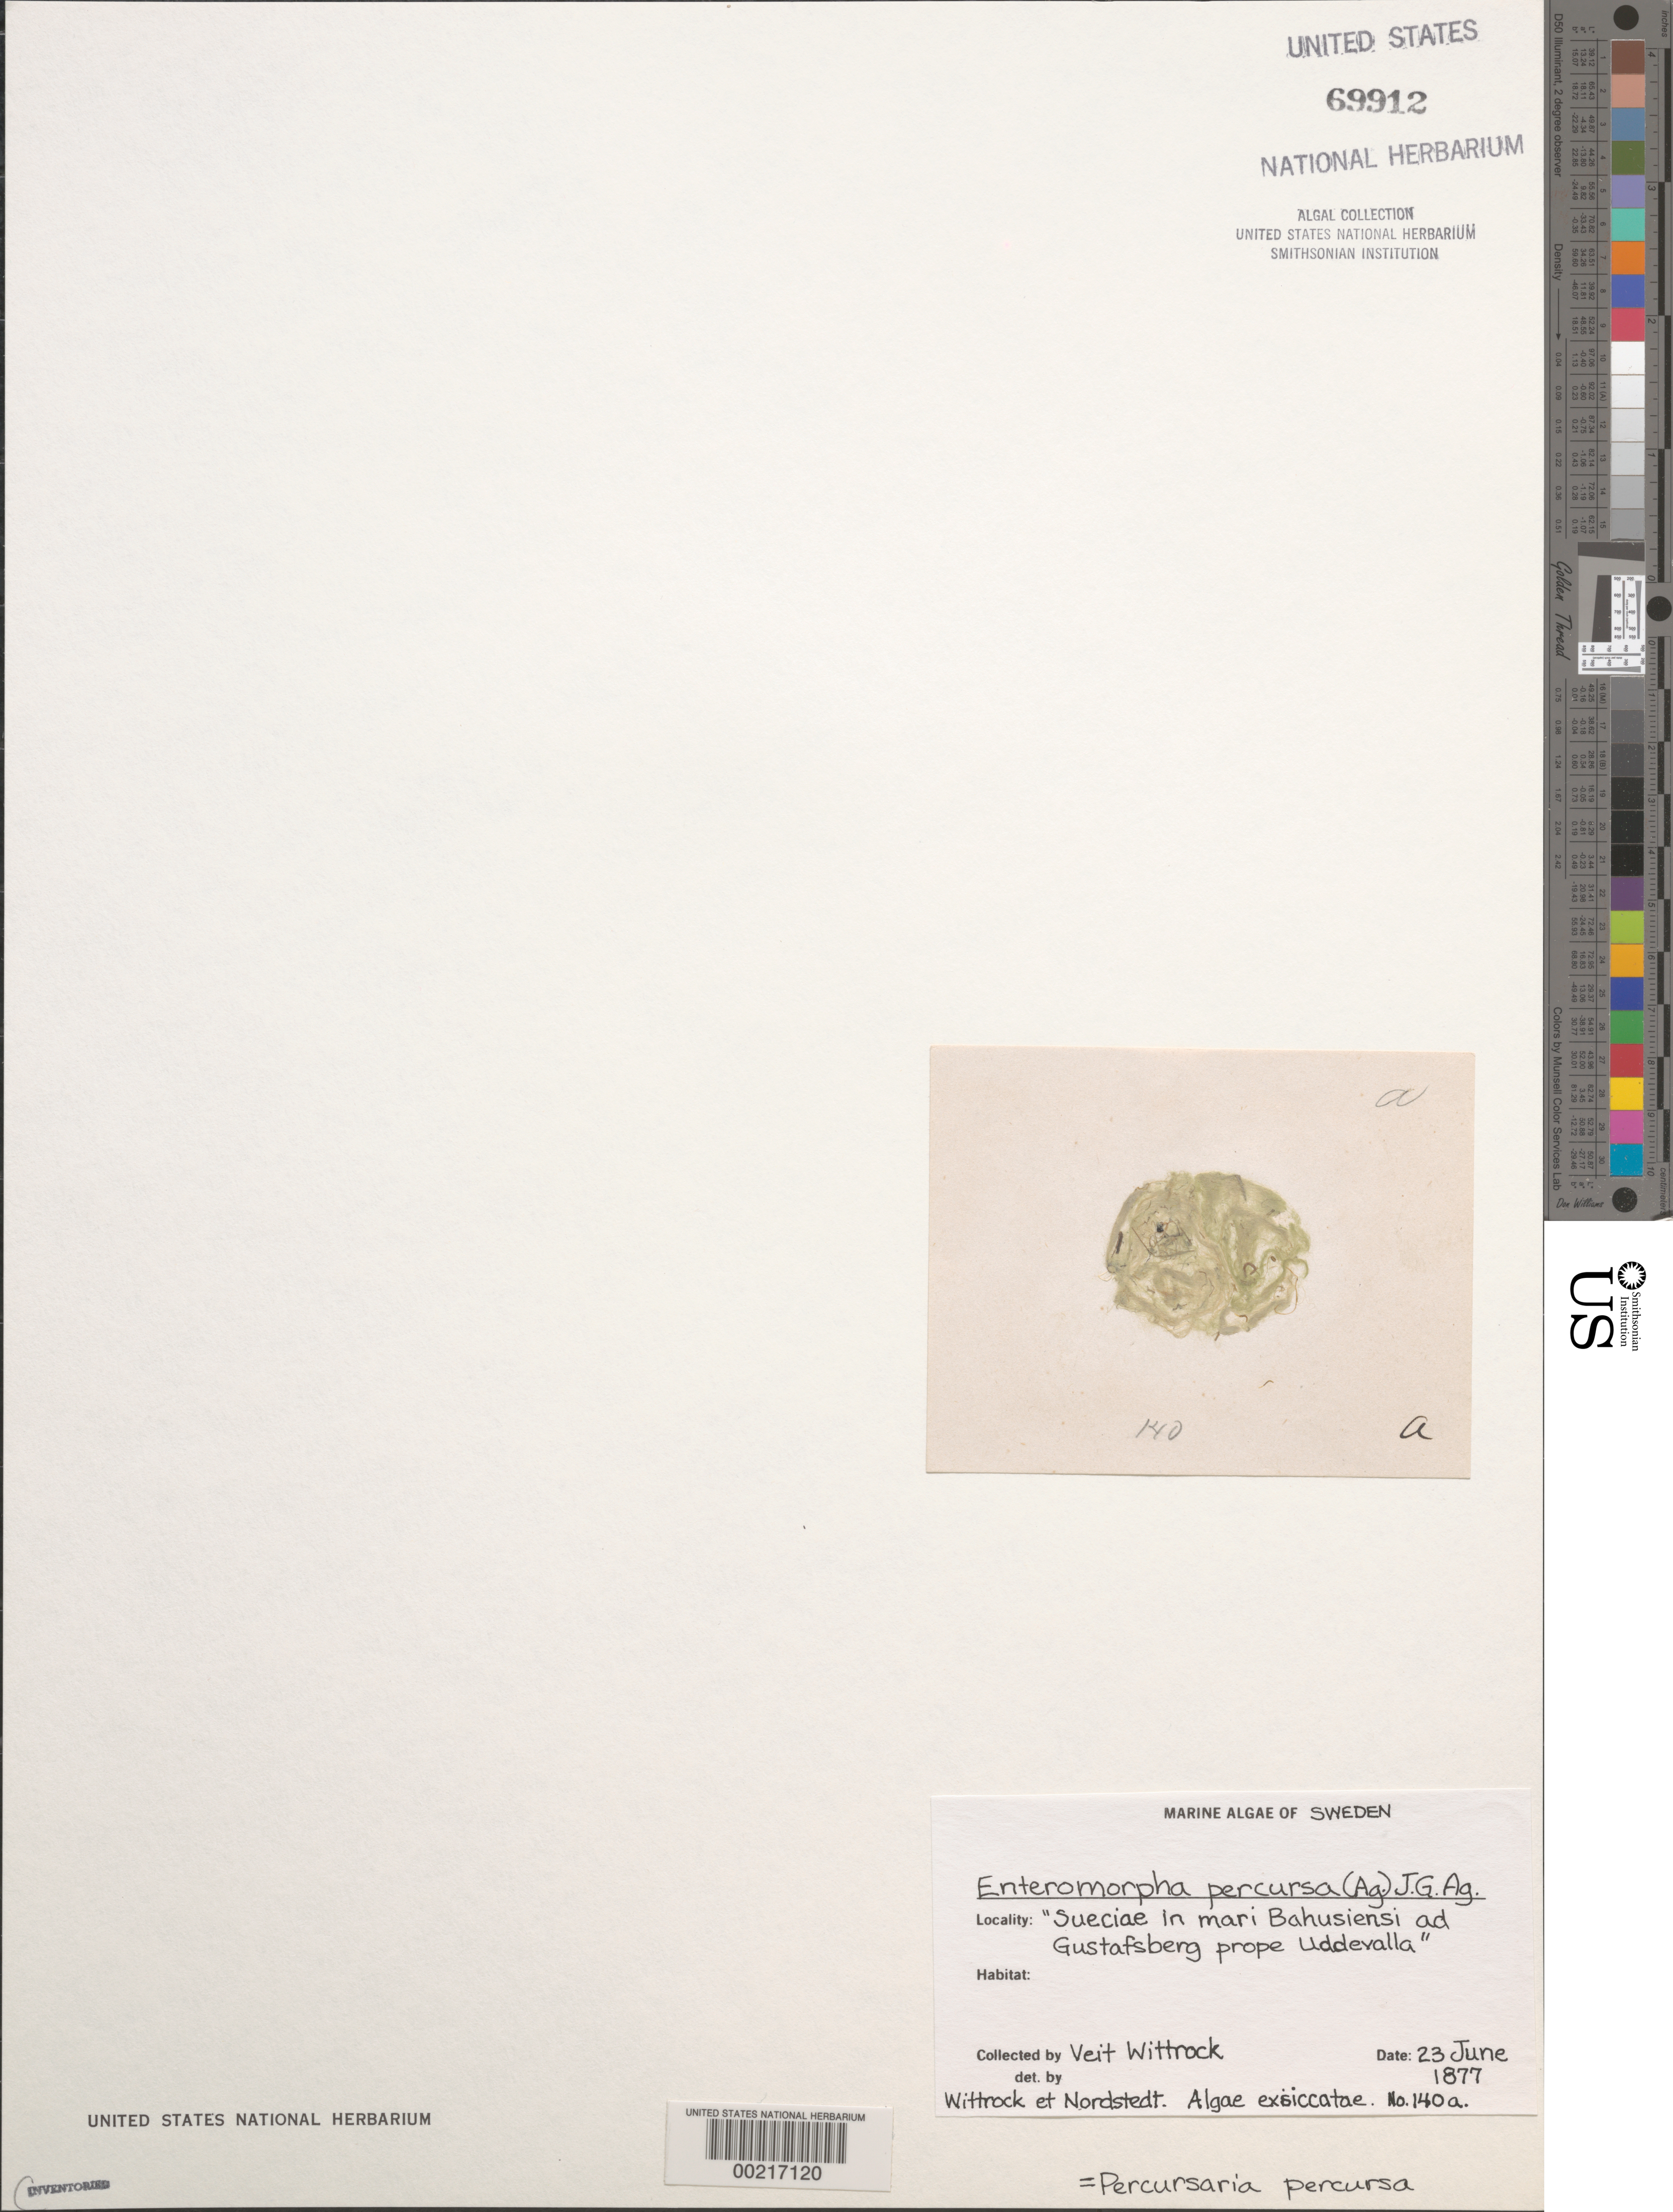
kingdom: Plantae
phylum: Chlorophyta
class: Ulvophyceae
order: Ulvales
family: Ulvaceae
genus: Percursaria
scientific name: Percursaria percursa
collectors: V. B. Wittrock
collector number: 140a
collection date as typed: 23 Jun 1877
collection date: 1877-06-23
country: Sweden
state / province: Västra Götaland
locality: Gustafsberg near uddevalla, bohus bay (mari bahusiensi)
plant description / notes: Wittrock & Nordstedt, Algae Exsiccatae, as Enteromorpha percursa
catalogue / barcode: US 69912